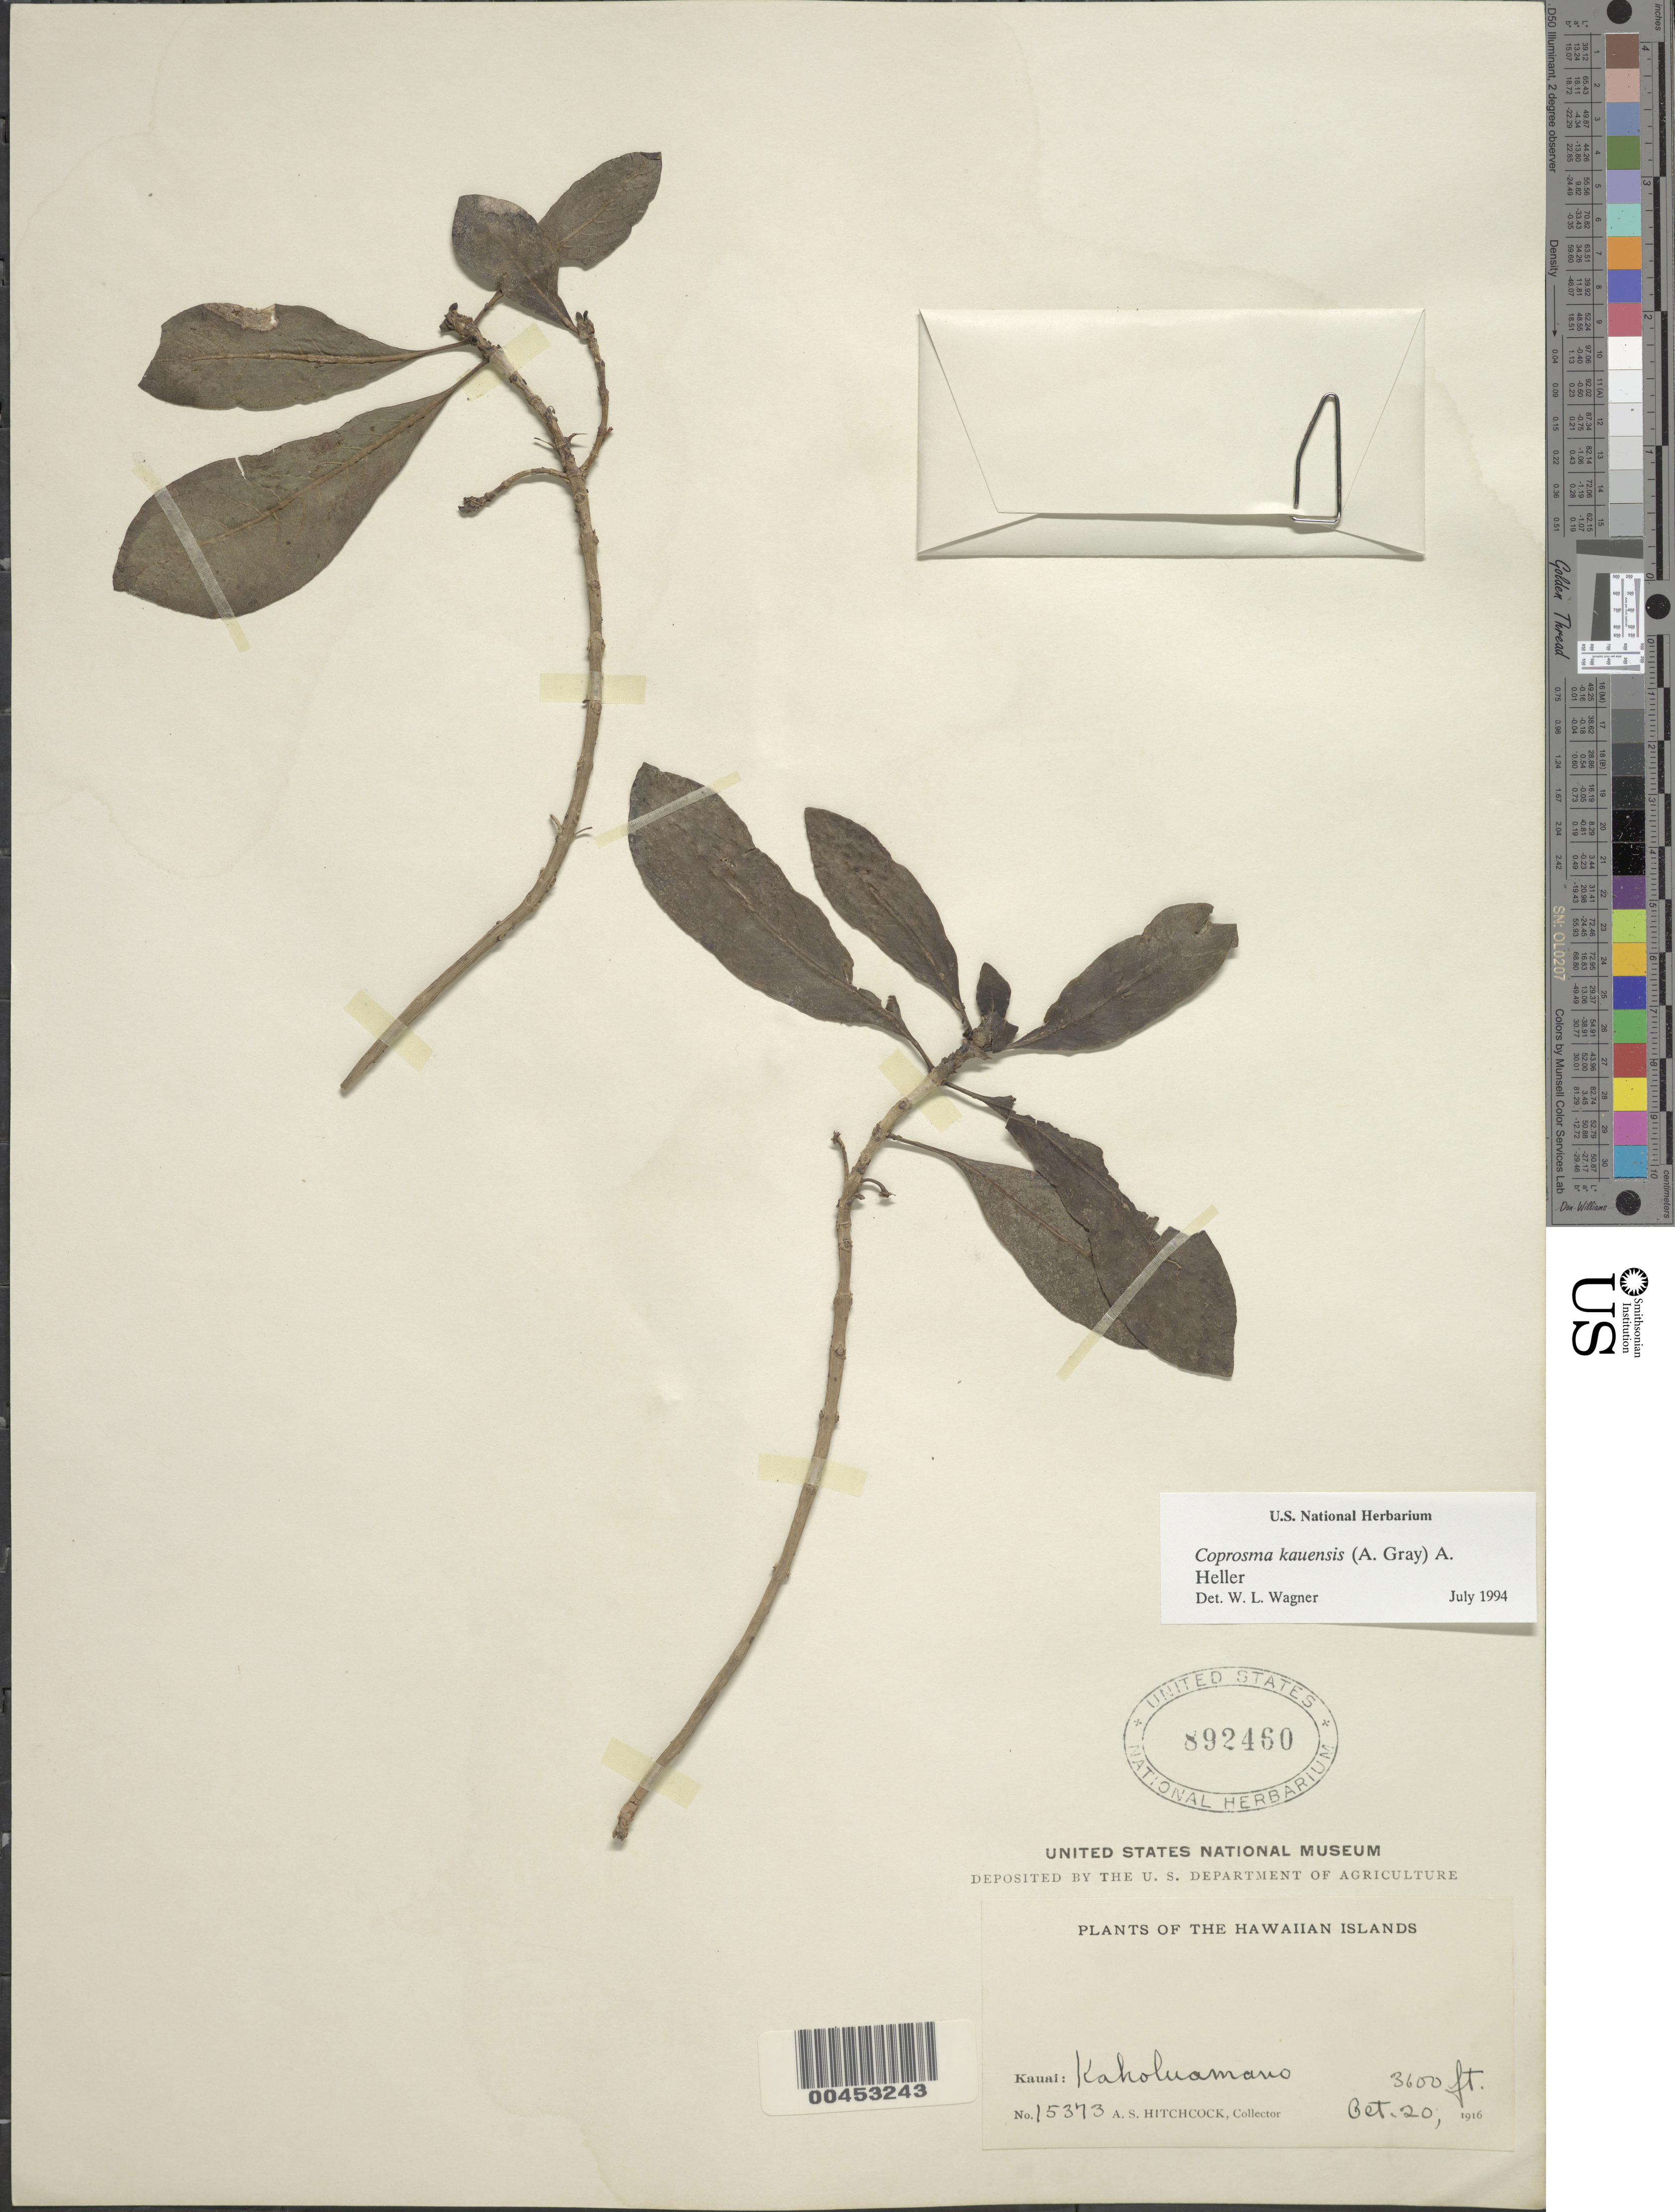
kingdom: Plantae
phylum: Tracheophyta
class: Magnoliopsida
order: Gentianales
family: Rubiaceae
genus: Coprosma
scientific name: Coprosma kauensis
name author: A. Heller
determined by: Wagner, W. L., (BOT), Smithsonian Institution - National Museum of Natural History (UNITED STATES)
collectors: A. S. Hitchcock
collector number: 15373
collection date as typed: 20 Oct 1916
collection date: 1916-10-20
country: United States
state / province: Hawaii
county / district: Kauai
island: Kaua'i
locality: Kaholuamano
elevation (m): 1097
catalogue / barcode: US 892460